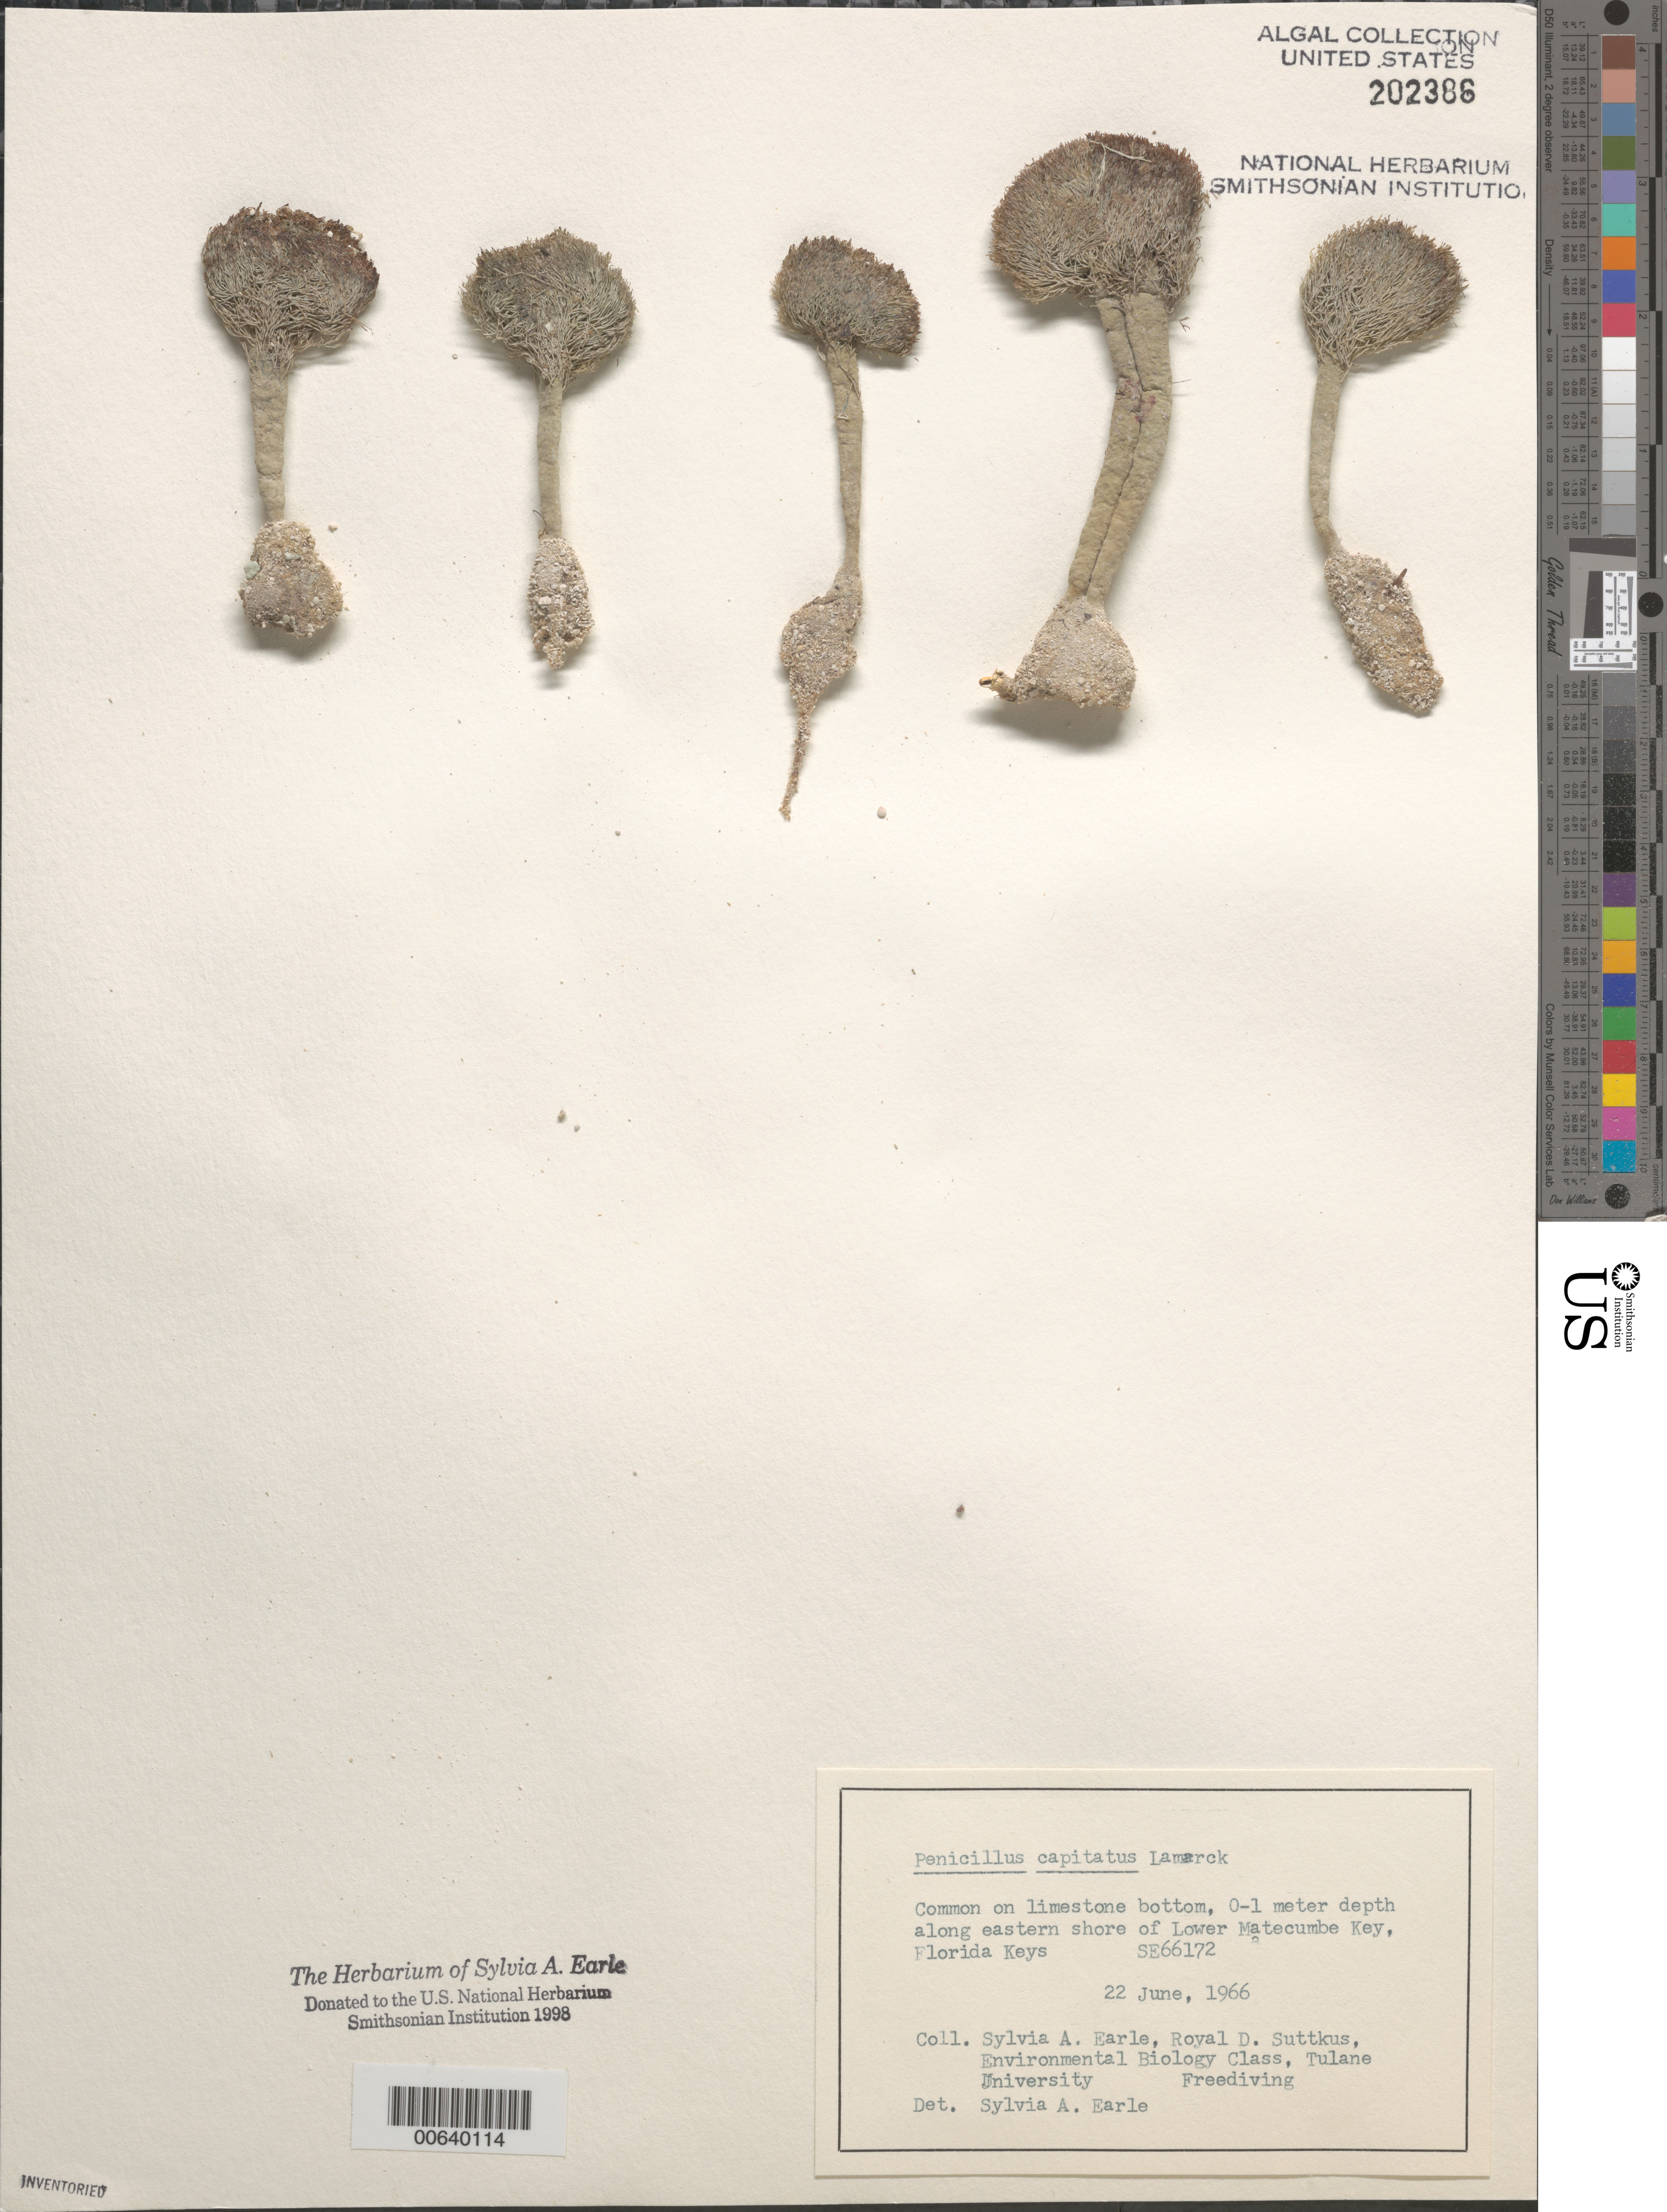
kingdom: Plantae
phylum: Chlorophyta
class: Ulvophyceae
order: Bryopsidales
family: Udoteaceae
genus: Penicillus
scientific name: Penicillus capitatus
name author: Lam.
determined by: Earle, S. A.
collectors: S. A. Earle, R. Suttkus & Tulane Univ. Env. Biol. Class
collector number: SE 66172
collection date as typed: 22 Jun 1966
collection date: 1966-06-22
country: United States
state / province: Florida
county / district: Monroe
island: Lower Matecumbe Key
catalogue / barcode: US 202386